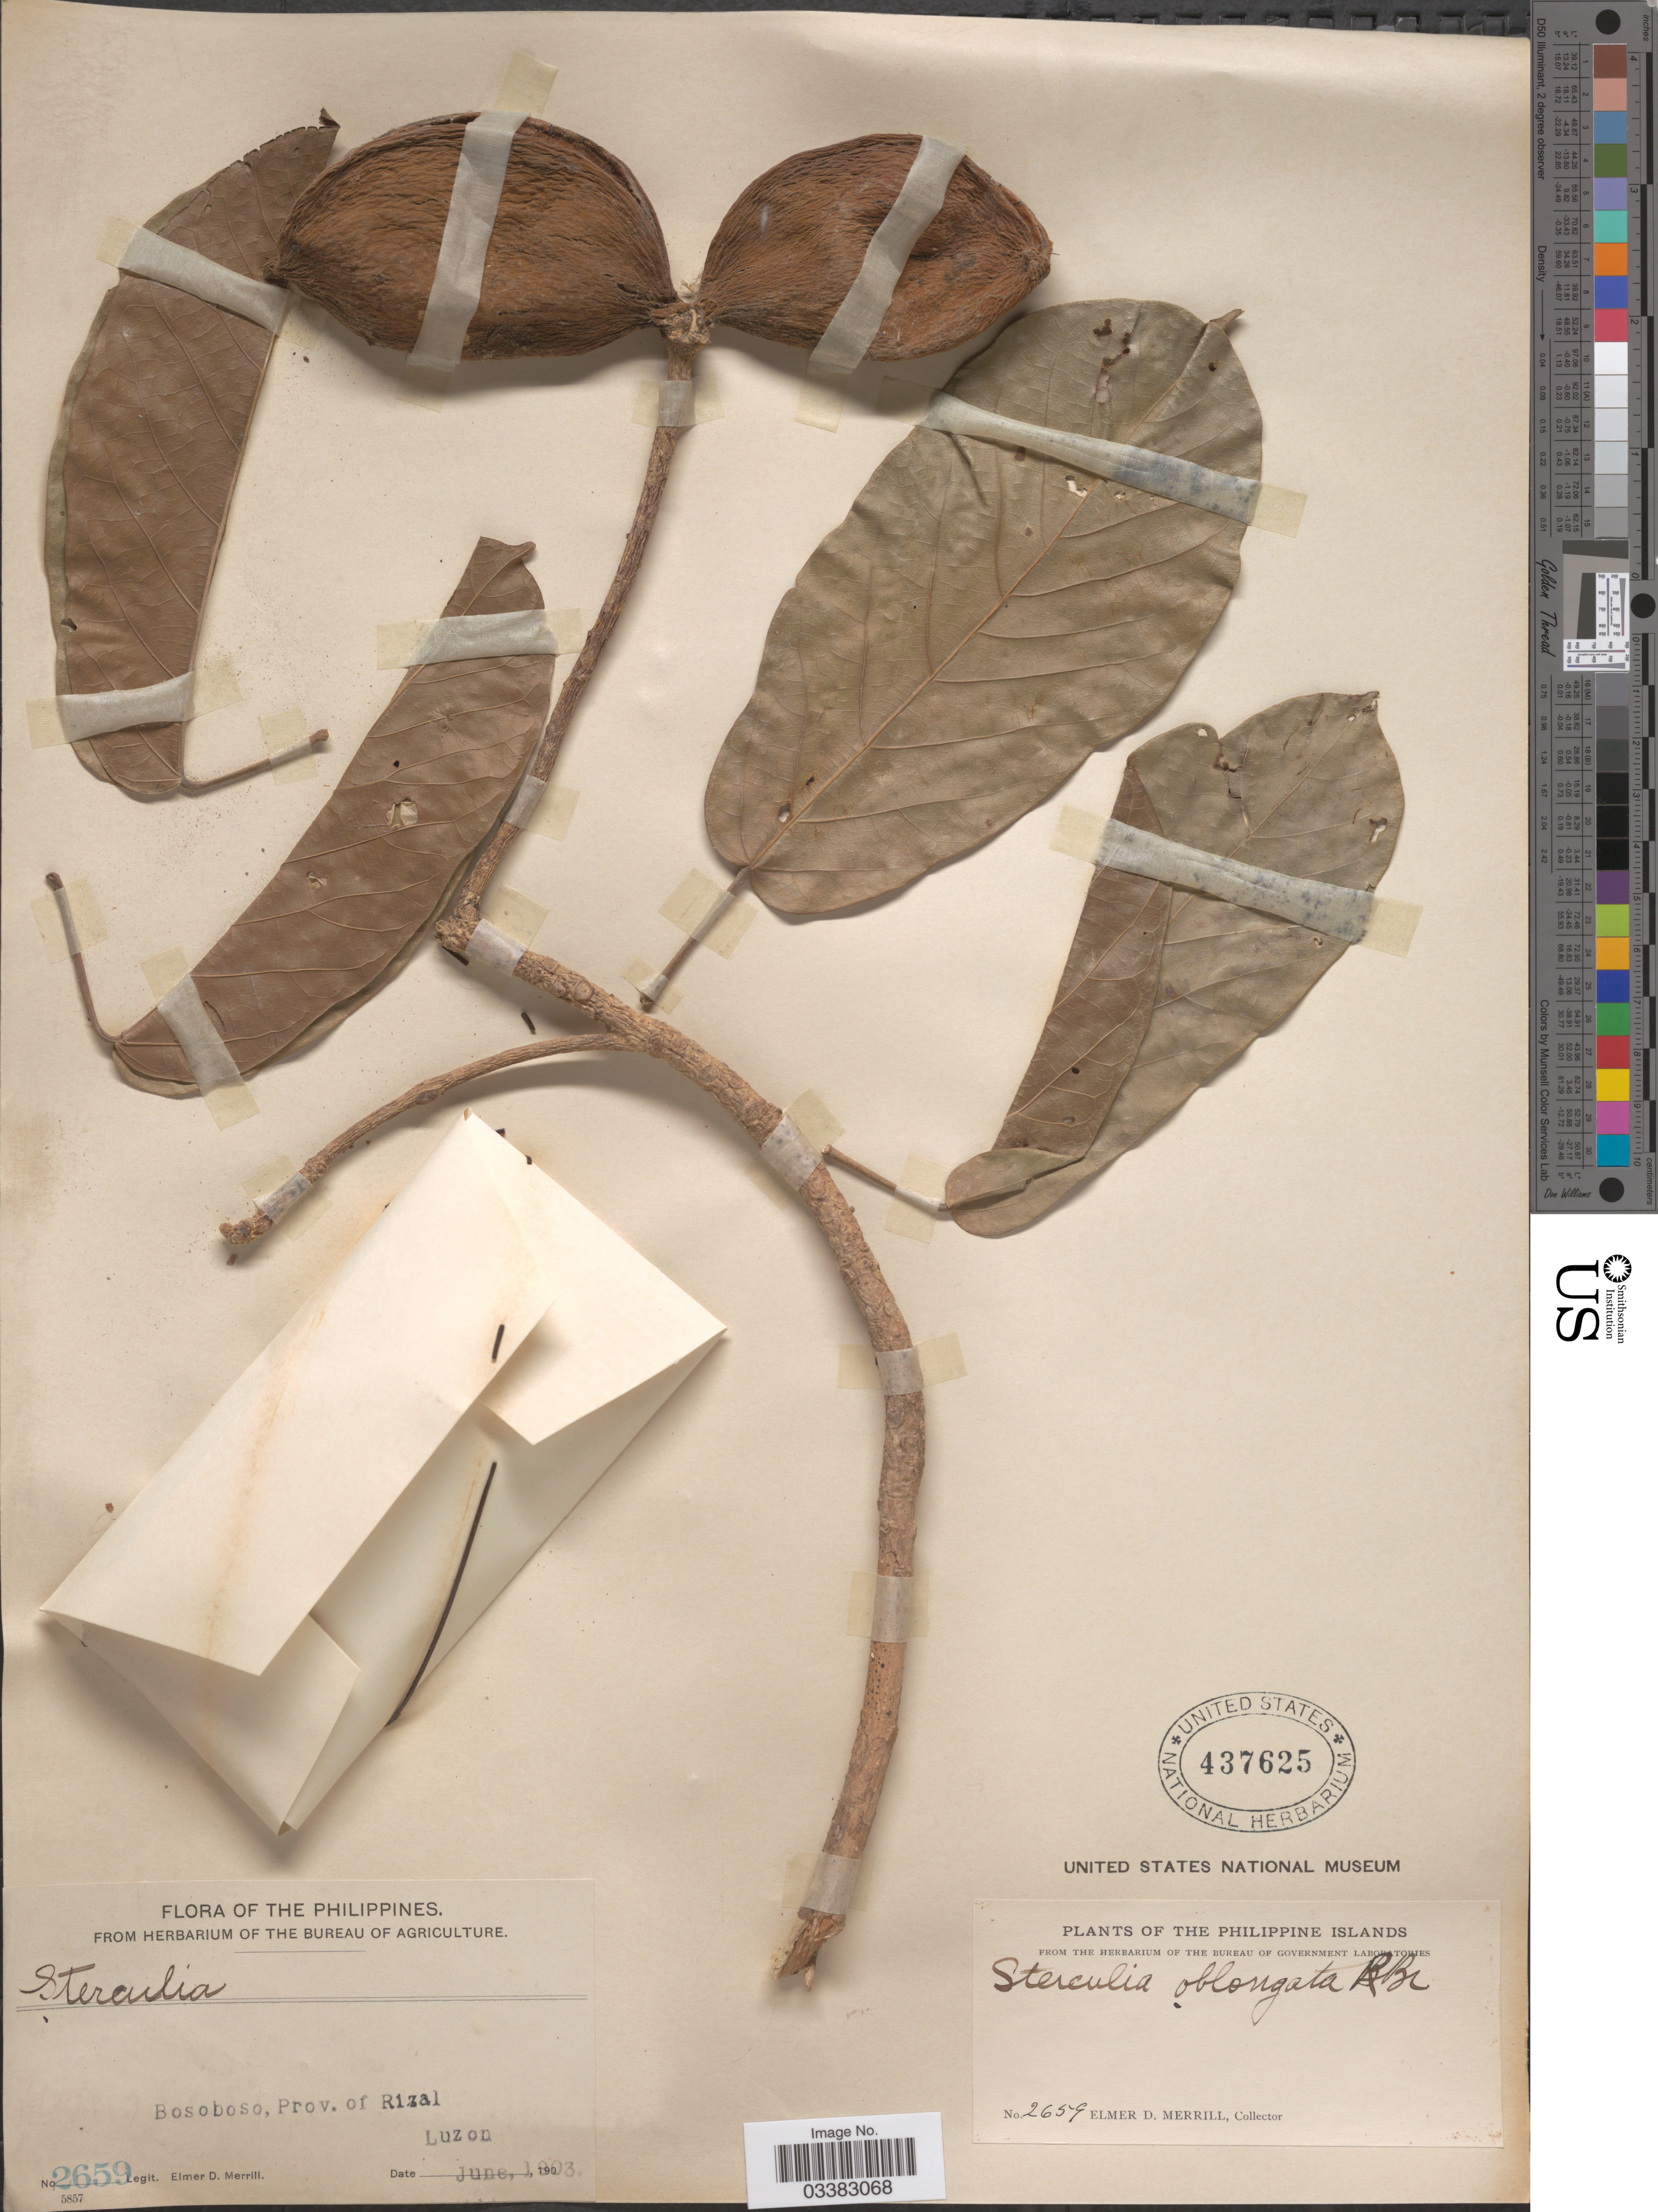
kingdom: Plantae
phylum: Tracheophyta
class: Magnoliopsida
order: Malvales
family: Malvaceae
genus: Sterculia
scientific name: Sterculia oblongata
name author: R. Br.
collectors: E. D. Merrill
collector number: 2659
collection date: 1903-06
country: Philippines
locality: Bosoboso, Prov. of Rizal, Luzon. The Philippine Islands.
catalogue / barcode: US 437625